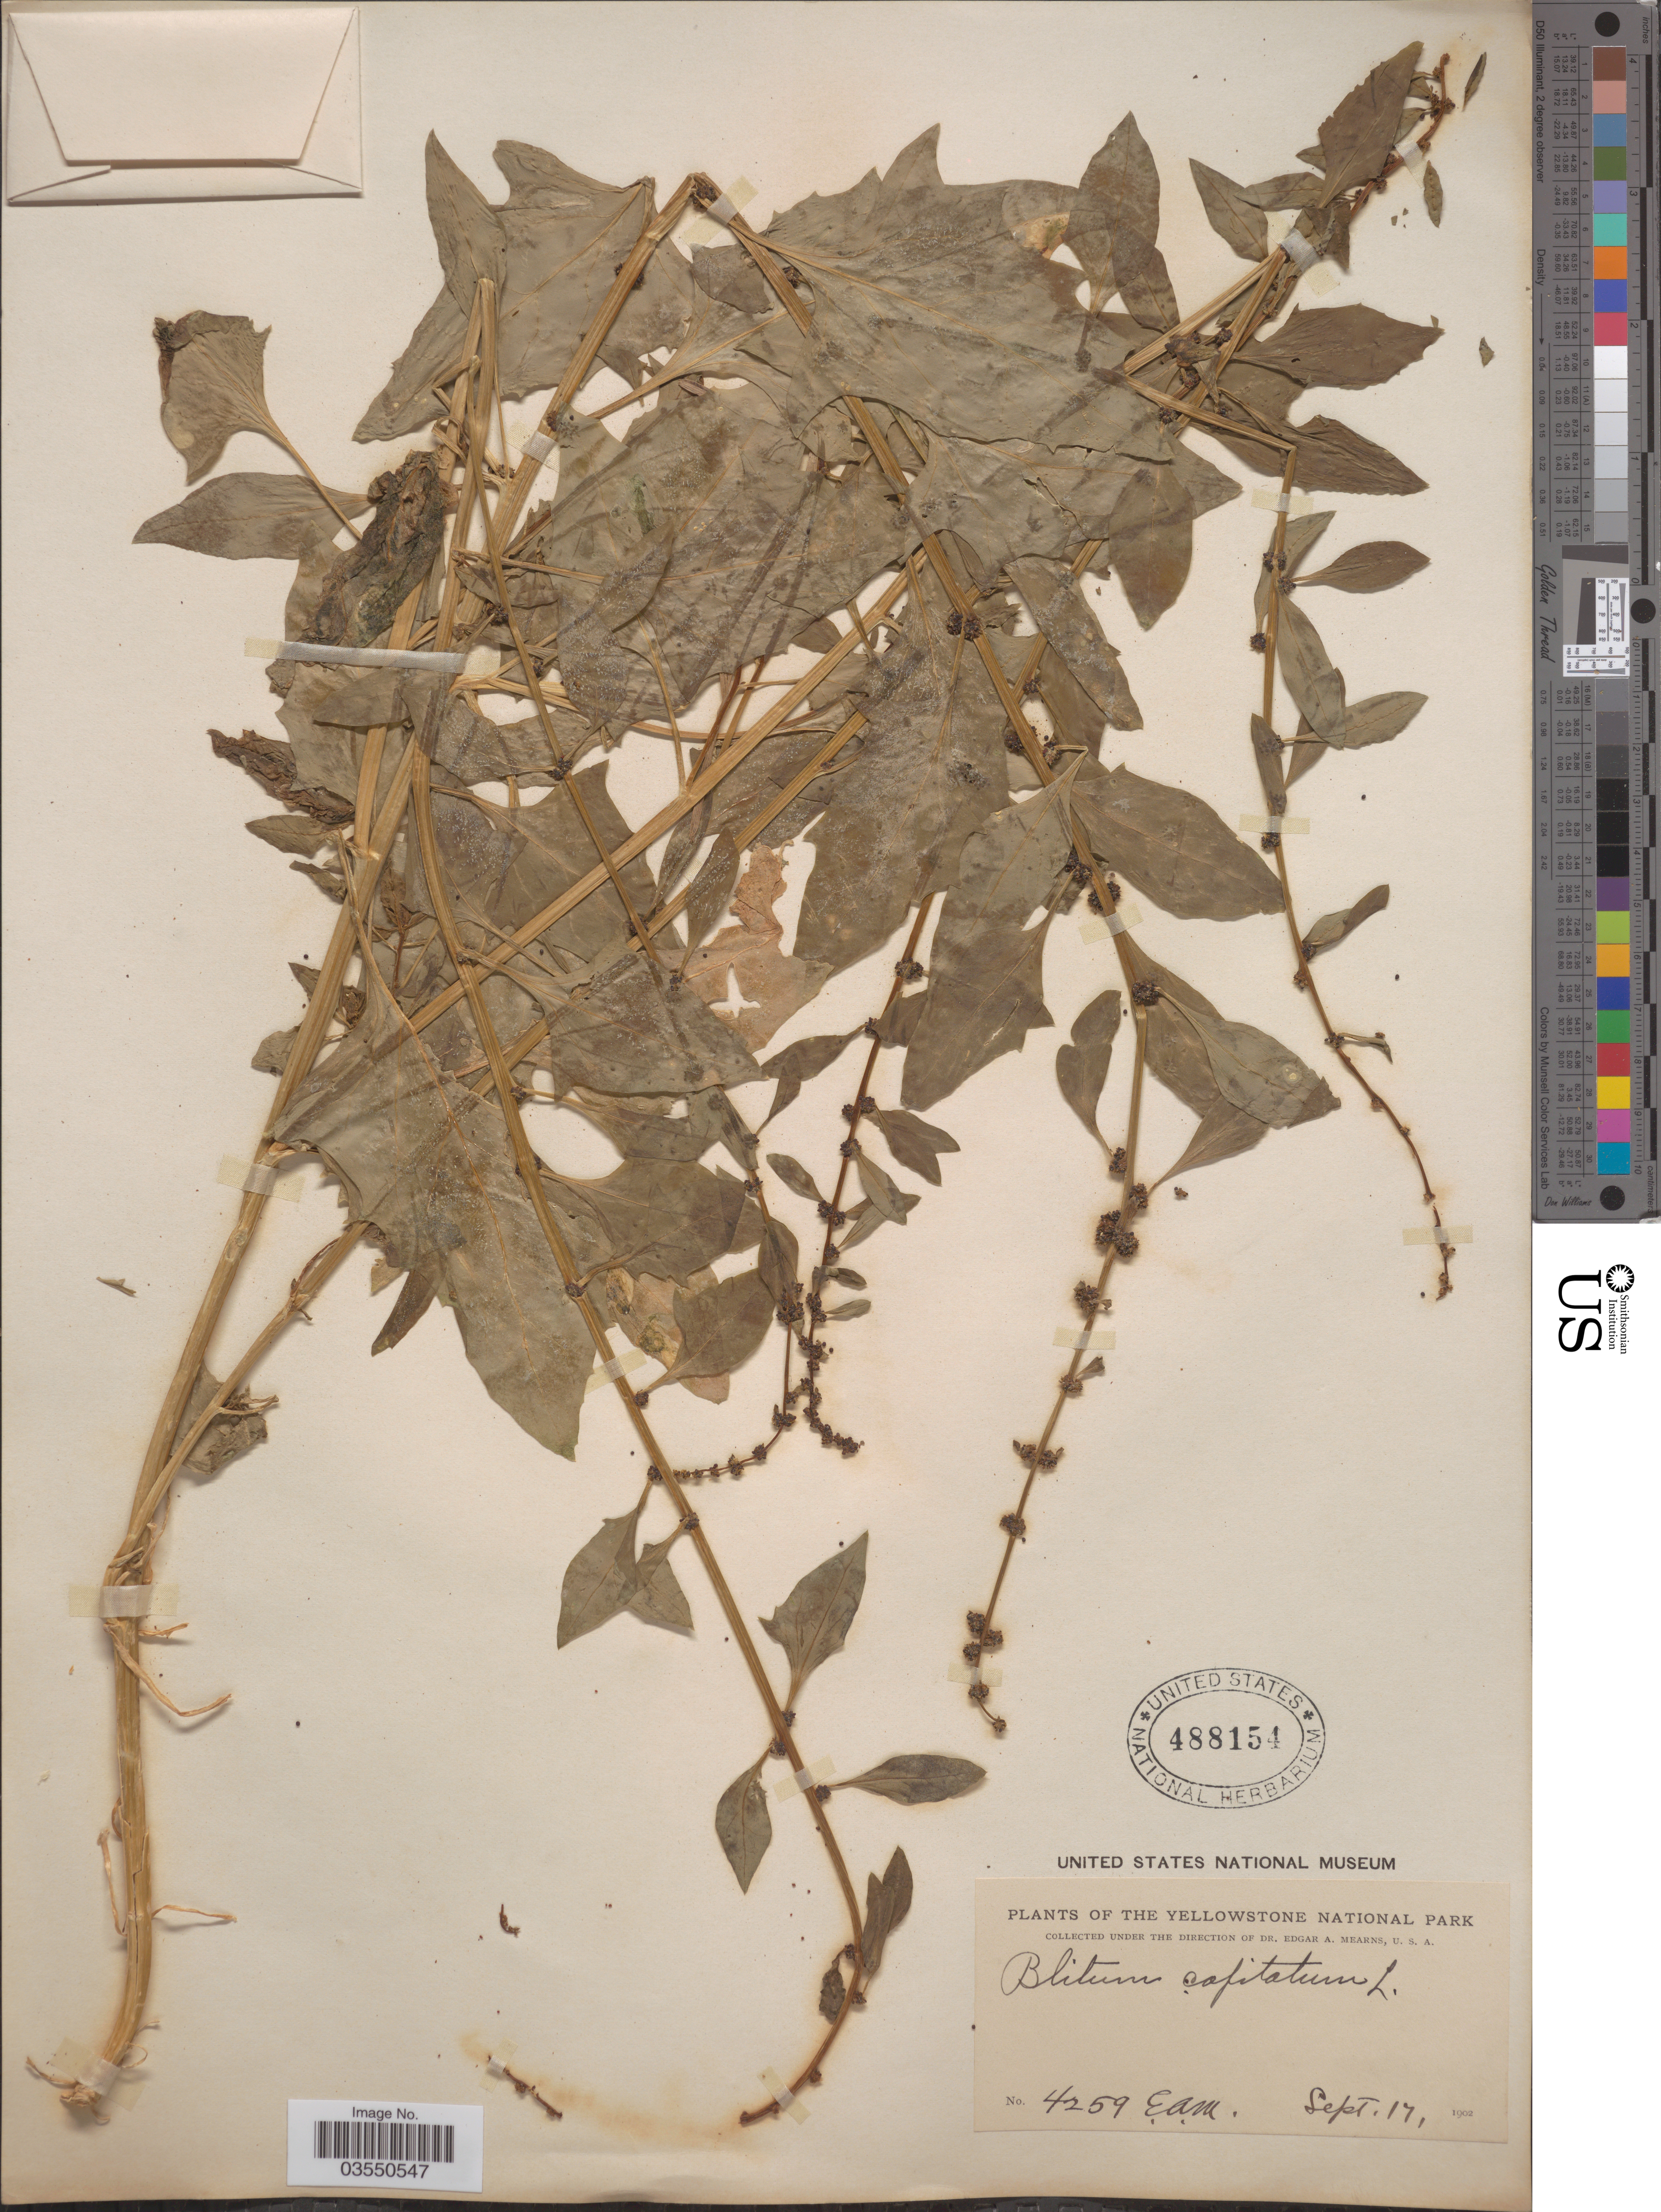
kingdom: Plantae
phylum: Tracheophyta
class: Magnoliopsida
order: Caryophyllales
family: Amaranthaceae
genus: Blitum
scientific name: Blitum capitatum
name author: L.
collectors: E. A. Mearns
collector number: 4259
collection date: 1902-09-17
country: United States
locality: The Yellowstone National Park.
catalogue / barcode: US 488154